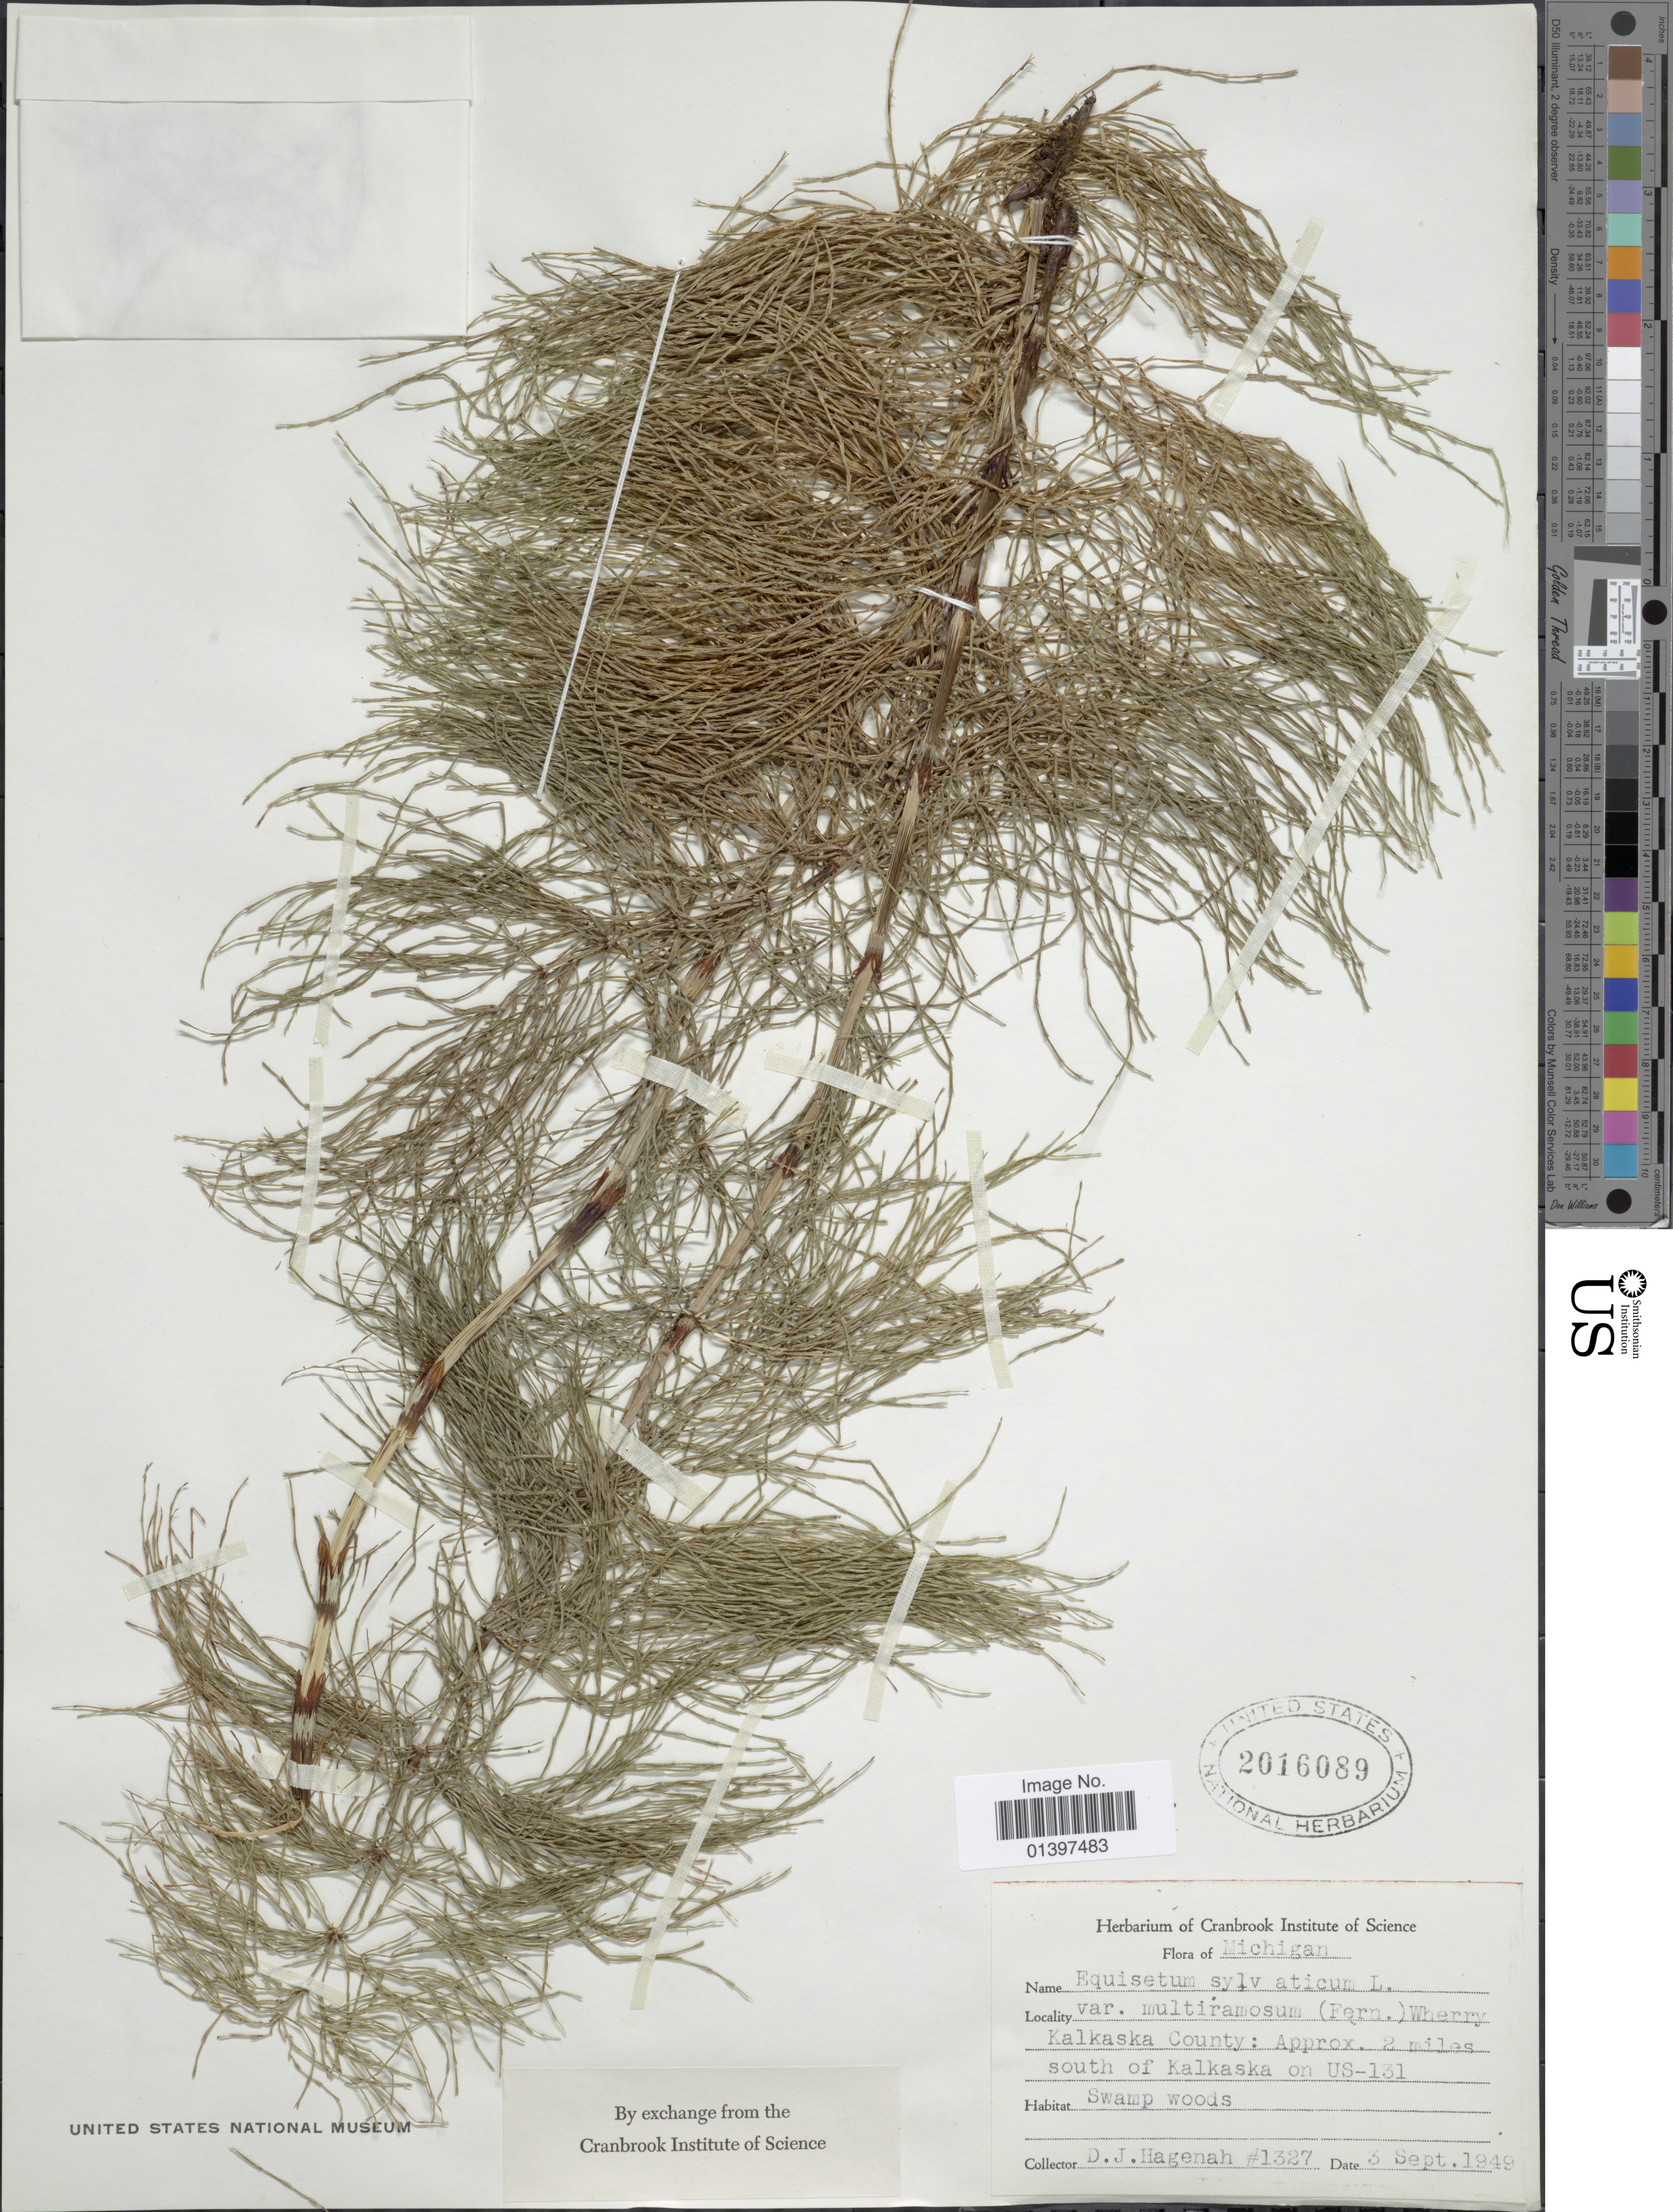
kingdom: Plantae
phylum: Tracheophyta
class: Polypodiopsida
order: Equisetales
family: Equisetaceae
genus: Equisetum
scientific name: Equisetum sylvaticum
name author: L.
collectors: D. Hagenah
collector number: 1327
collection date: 1949-09-03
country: United States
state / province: Michigan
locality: Kalkaska County: approx. 2 miles south of Kalkaska on US-131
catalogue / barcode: US 2016089